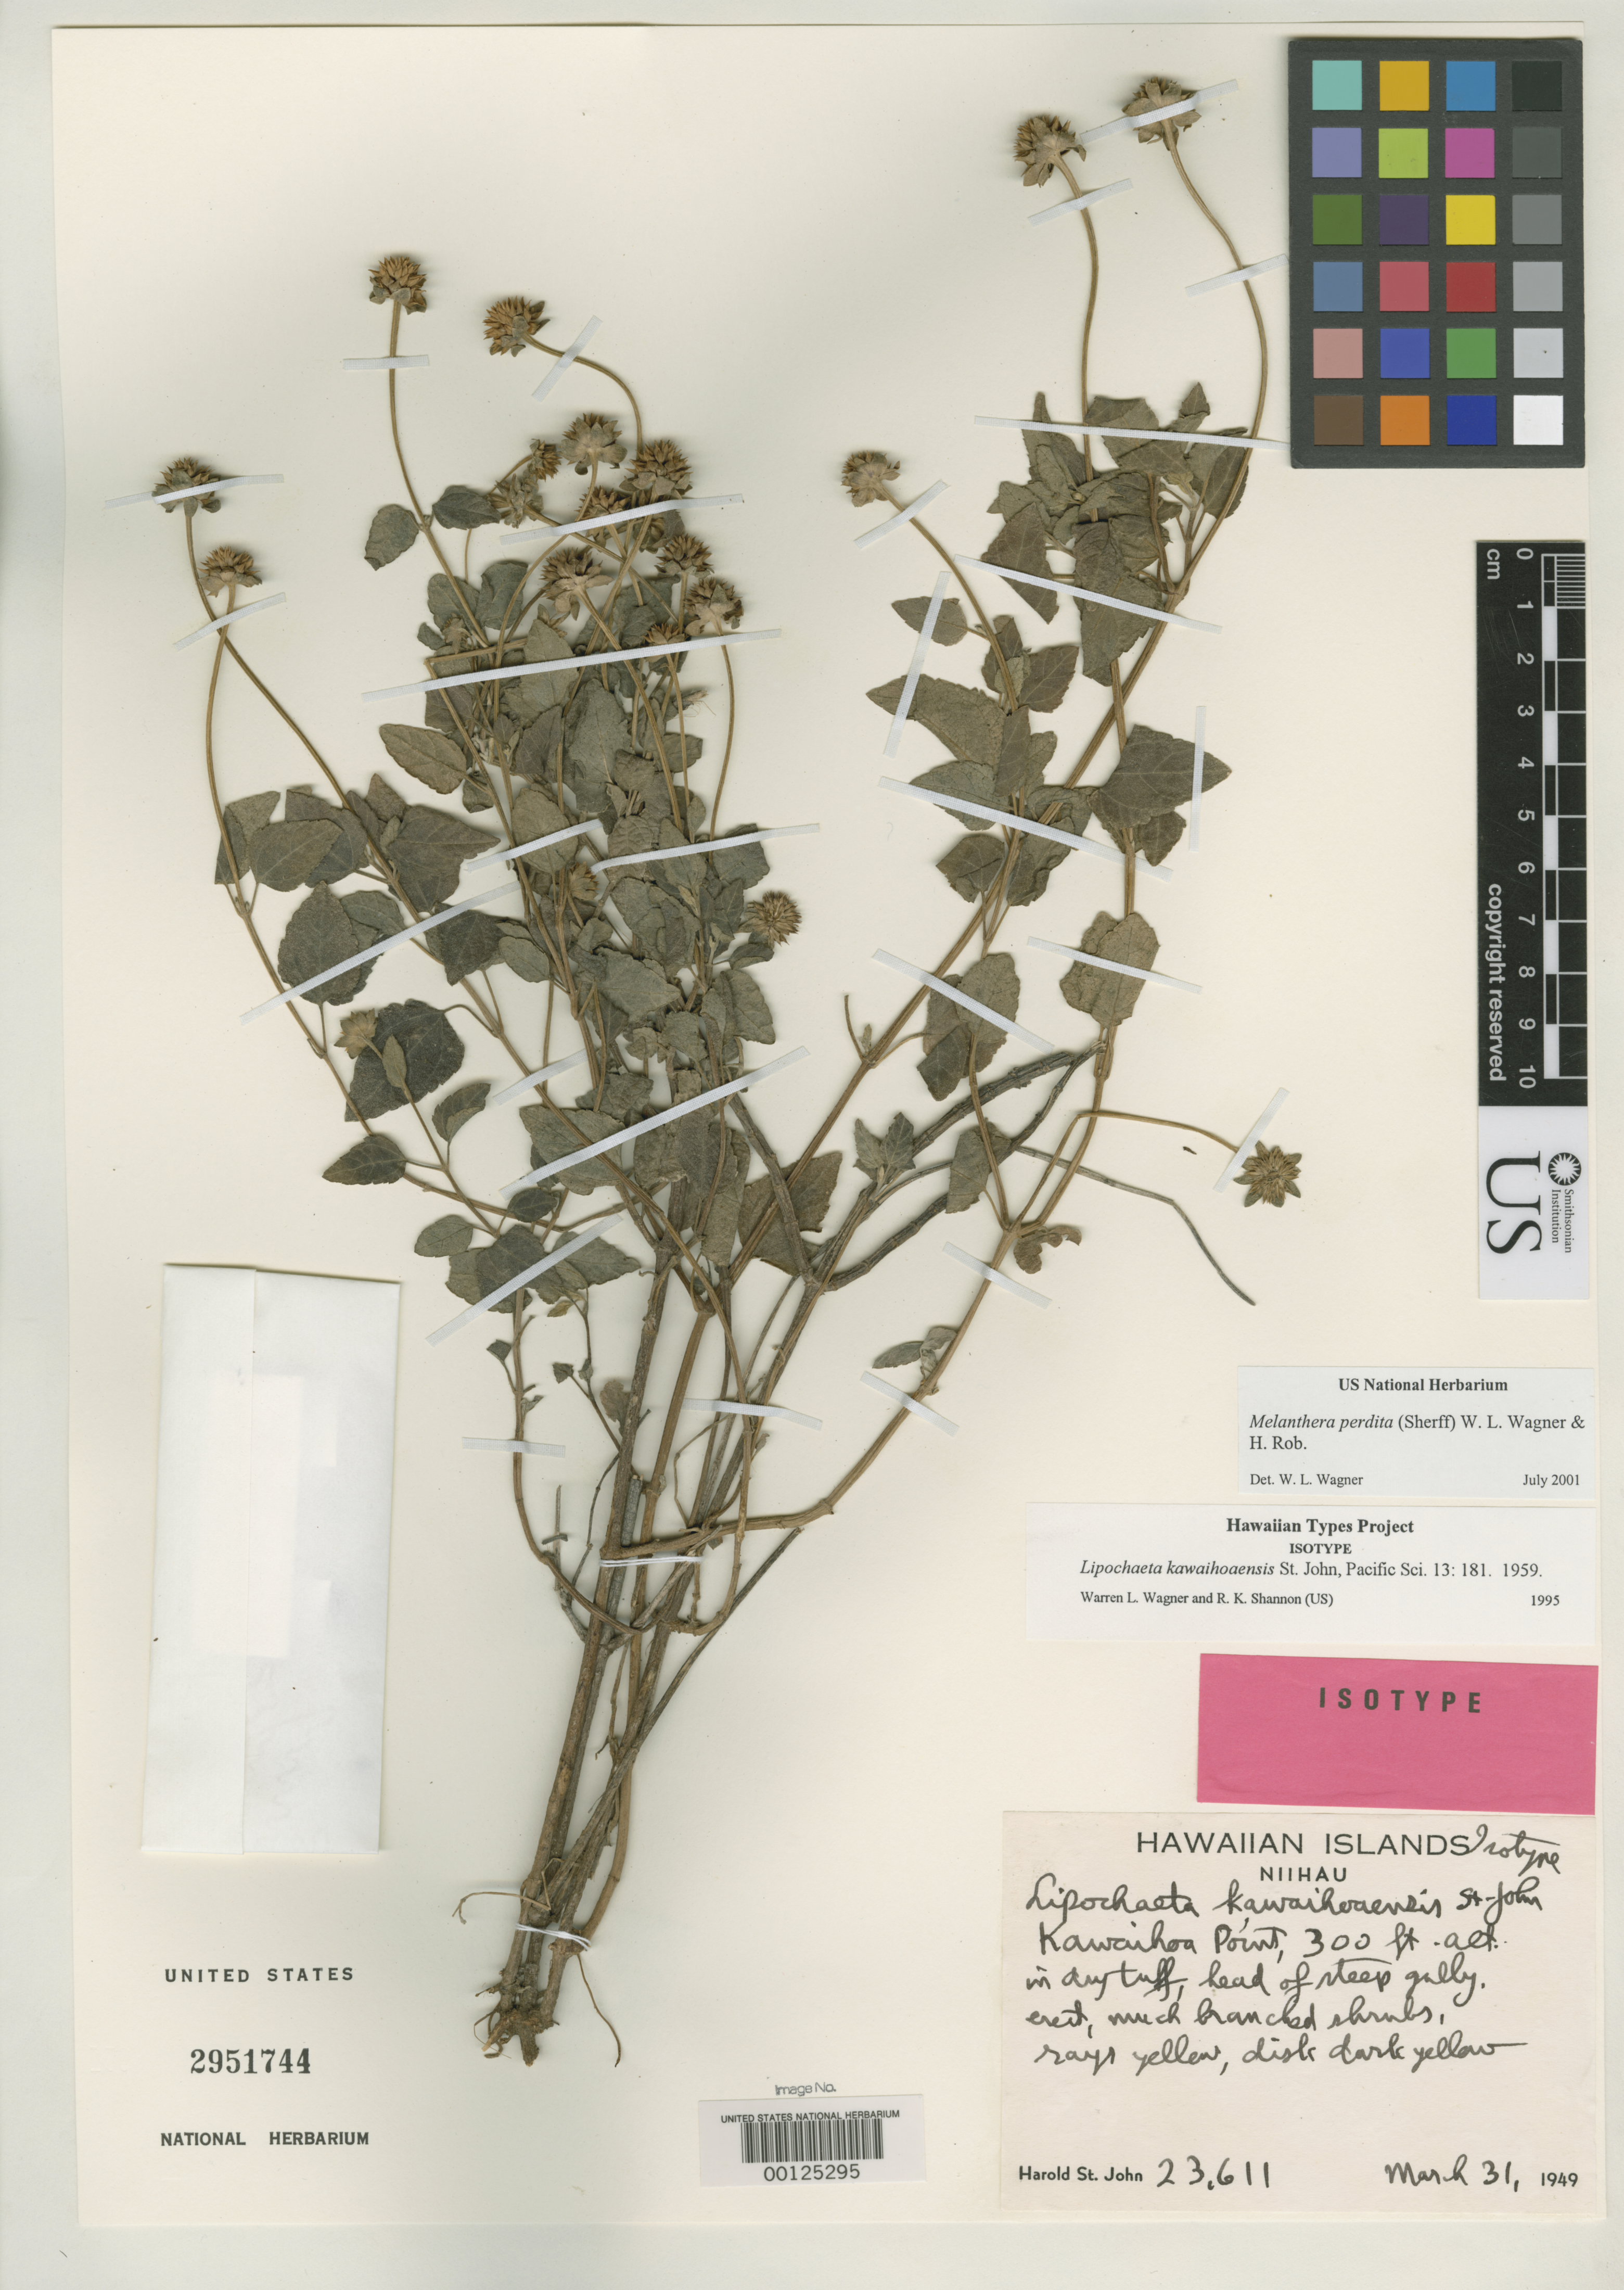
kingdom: Plantae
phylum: Tracheophyta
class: Magnoliopsida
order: Asterales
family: Asteraceae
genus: Lipochaeta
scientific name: Lipochaeta kawaihoaensis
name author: H. St. John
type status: Isotype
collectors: H. St. John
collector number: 23611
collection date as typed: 31 Mar 1949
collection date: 1949-03-31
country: United States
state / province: Hawaii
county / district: Kauai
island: Ni'ihau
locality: Kawaihoa Point.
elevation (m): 91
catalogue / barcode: US 2951744